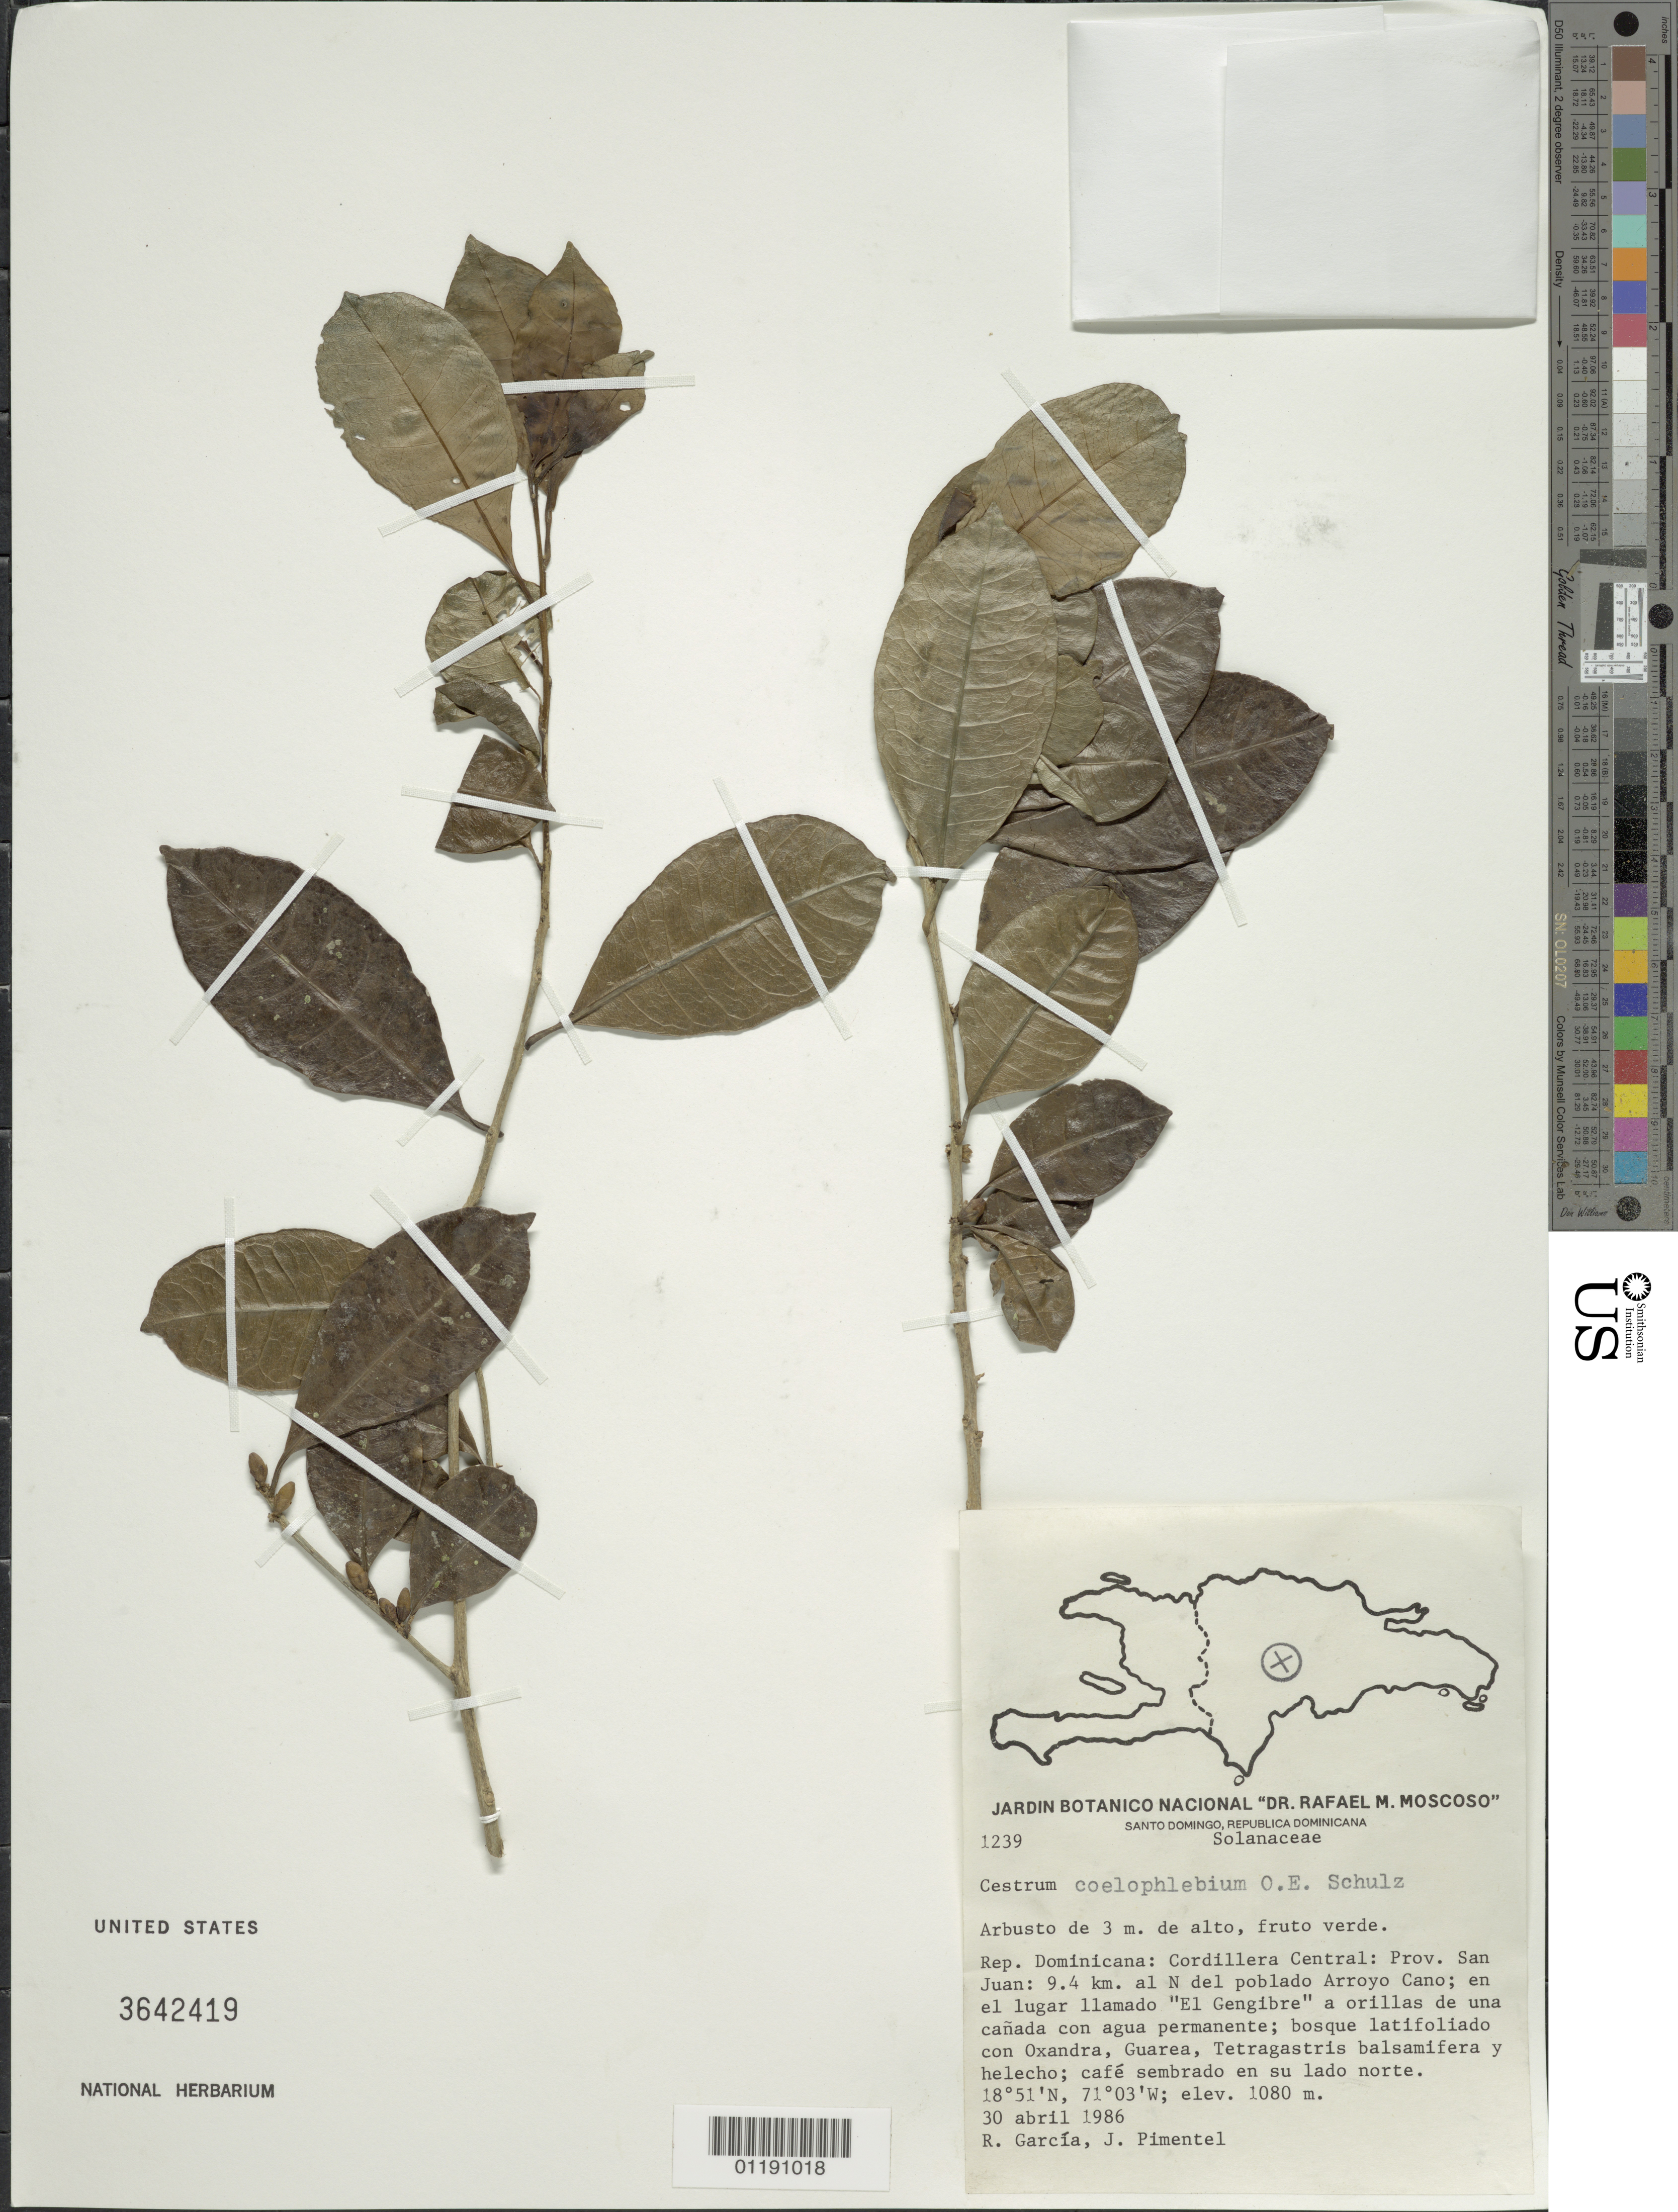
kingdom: Plantae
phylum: Tracheophyta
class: Magnoliopsida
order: Solanales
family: Solanaceae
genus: Cestrum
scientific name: Cestrum coelophlebium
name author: O.E. Schulz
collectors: R. G. García & J. Pimentel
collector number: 1239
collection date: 1986-04-30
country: Dominican Republic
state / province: San Juan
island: Hispaniola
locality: Cordillera Central: 9.4 km N of the town Arroyo Cano; in the place called "El Gengibre" to banks of a glen with permanent water.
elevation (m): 1080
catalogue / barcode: US 3642419